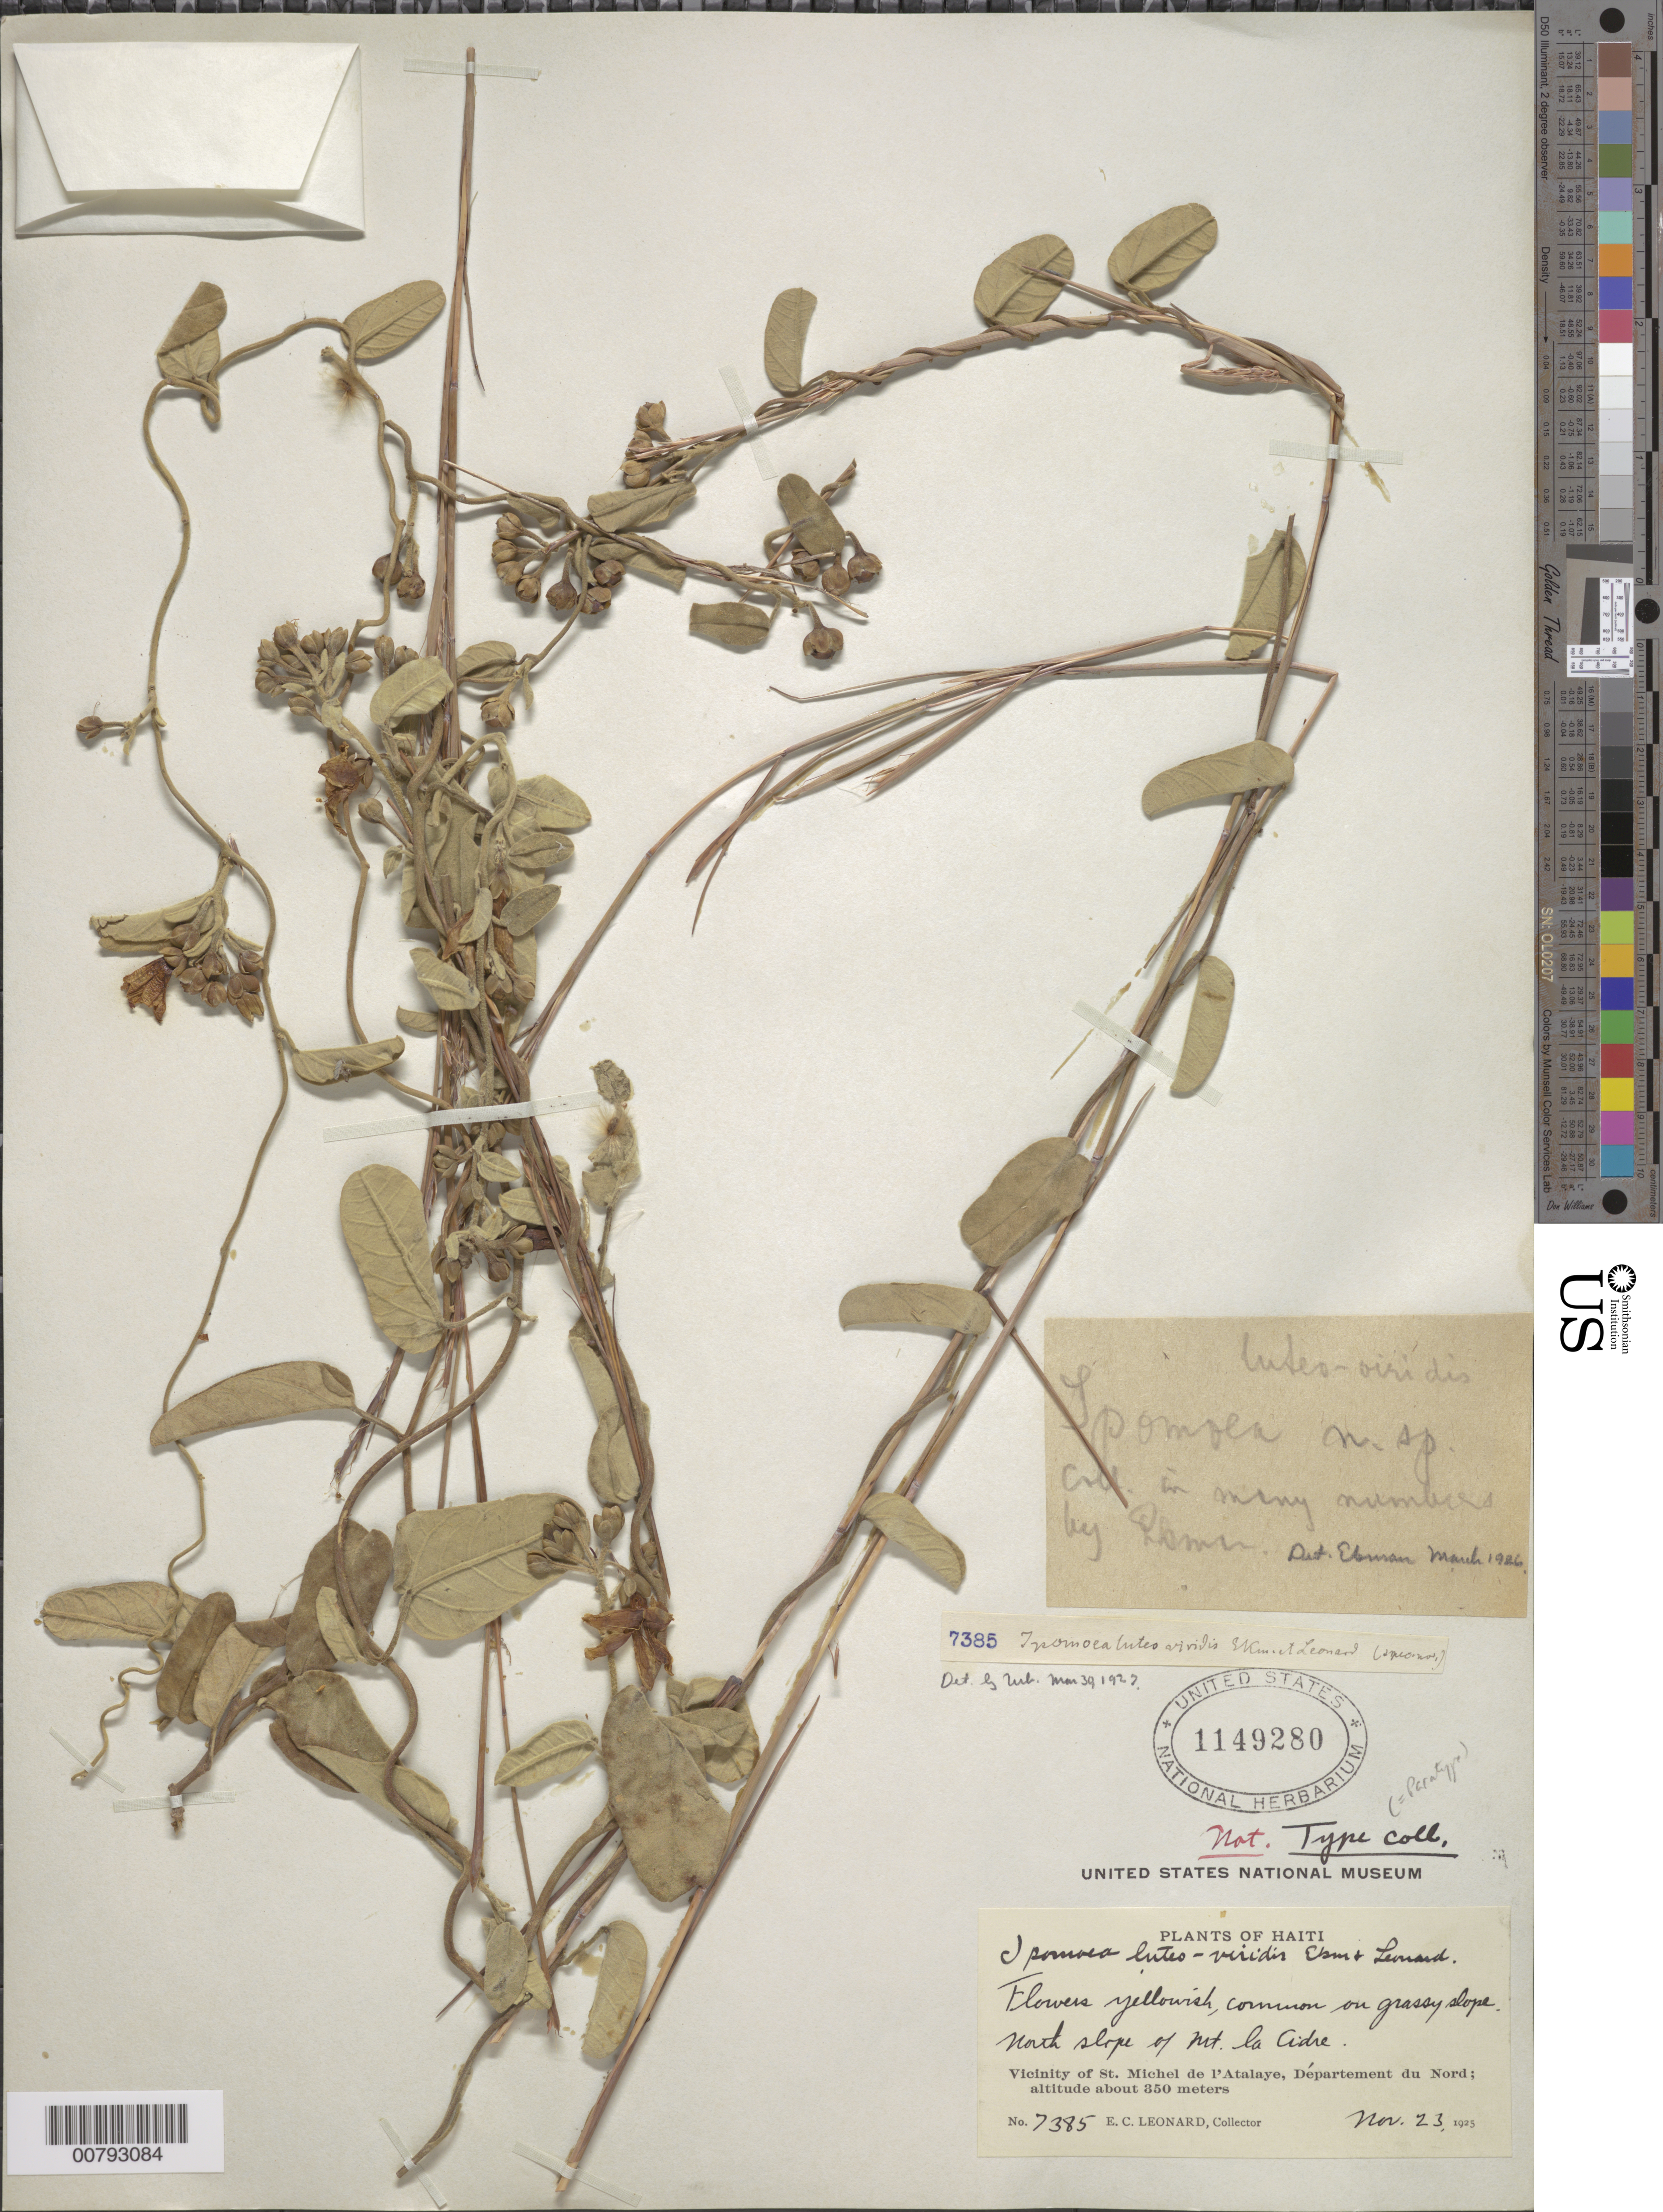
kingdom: Plantae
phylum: Tracheophyta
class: Magnoliopsida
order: Solanales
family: Convolvulaceae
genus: Ipomoea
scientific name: Ipomoea luteo-viridis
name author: Ekman & Leonard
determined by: Ekman, E. L.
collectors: E. C. Leonard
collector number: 7385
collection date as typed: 23 Nov 1925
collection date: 1925-11-23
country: Haiti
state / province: Nord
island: Hispaniola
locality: Vicinity of St. Michel de l'Atalaye, north slope of Mt. La Cidre.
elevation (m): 350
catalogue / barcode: US 1149280